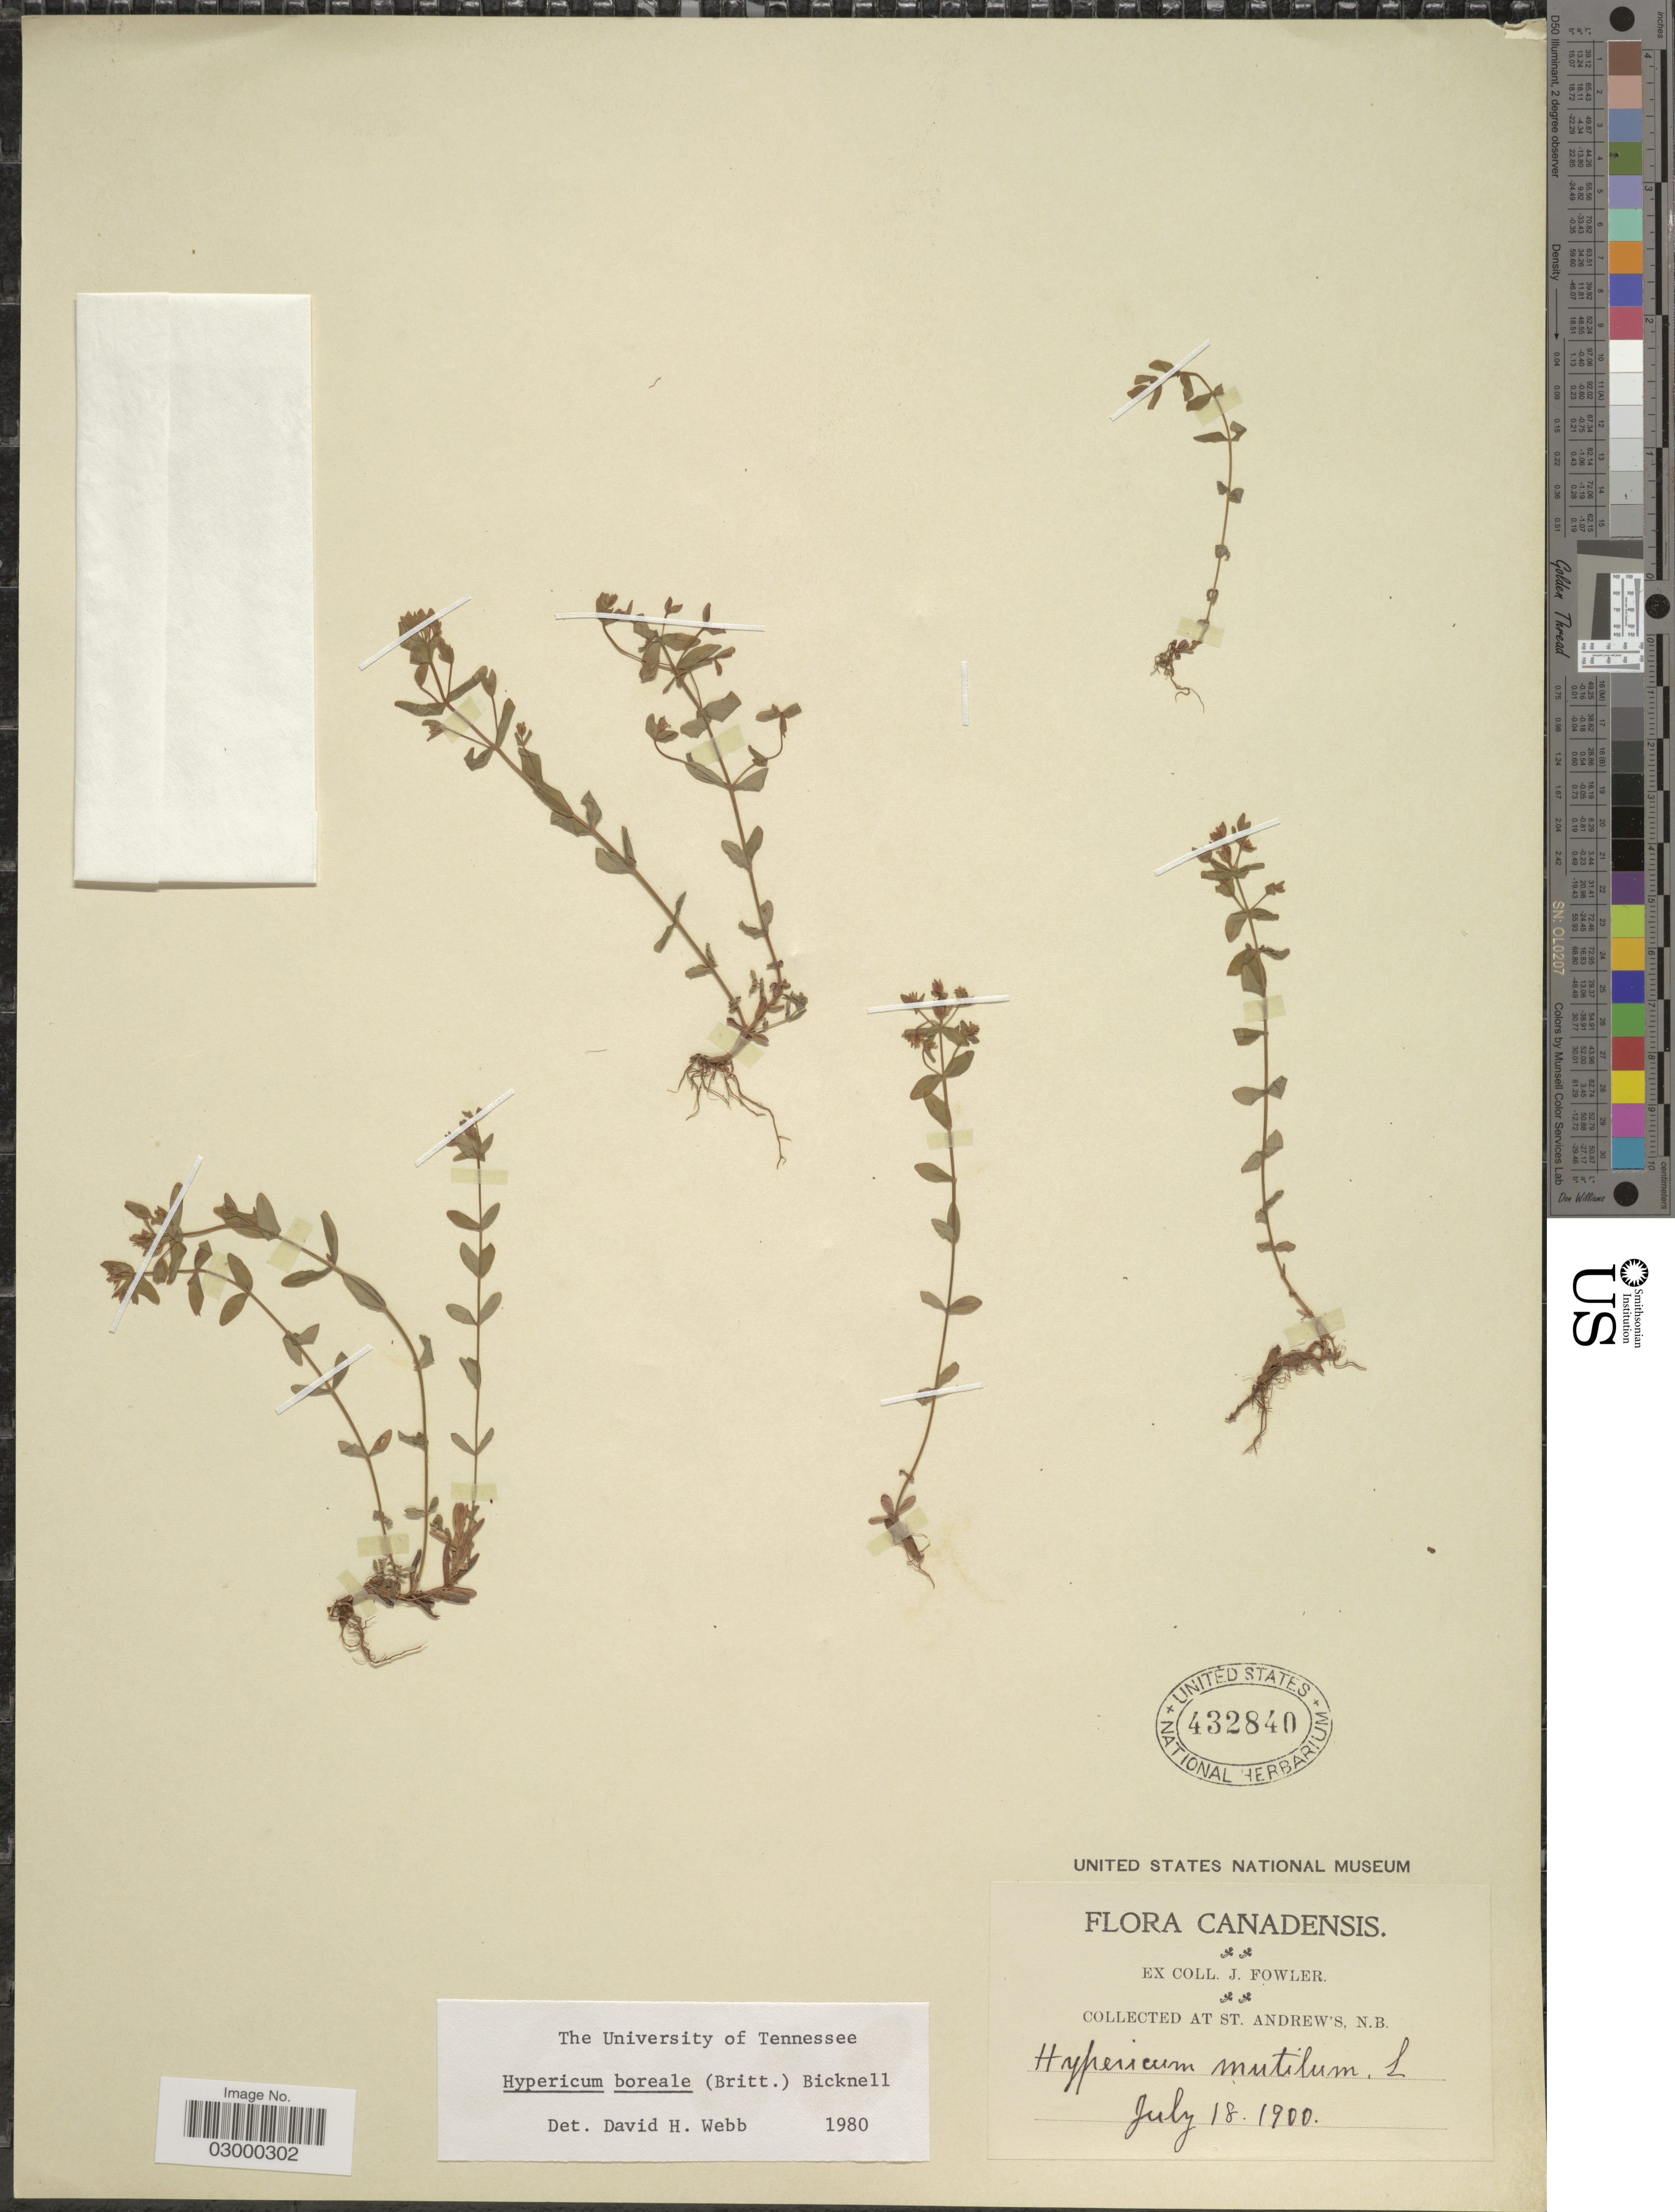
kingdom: Plantae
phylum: Tracheophyta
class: Magnoliopsida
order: Malpighiales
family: Hypericaceae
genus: Hypericum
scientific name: Hypericum boreale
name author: (Britton) E.P. Bicknell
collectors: J. Fowler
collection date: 1900-07-18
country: Canada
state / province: New Brunswick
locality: St. Andrew's.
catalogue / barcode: US 432840